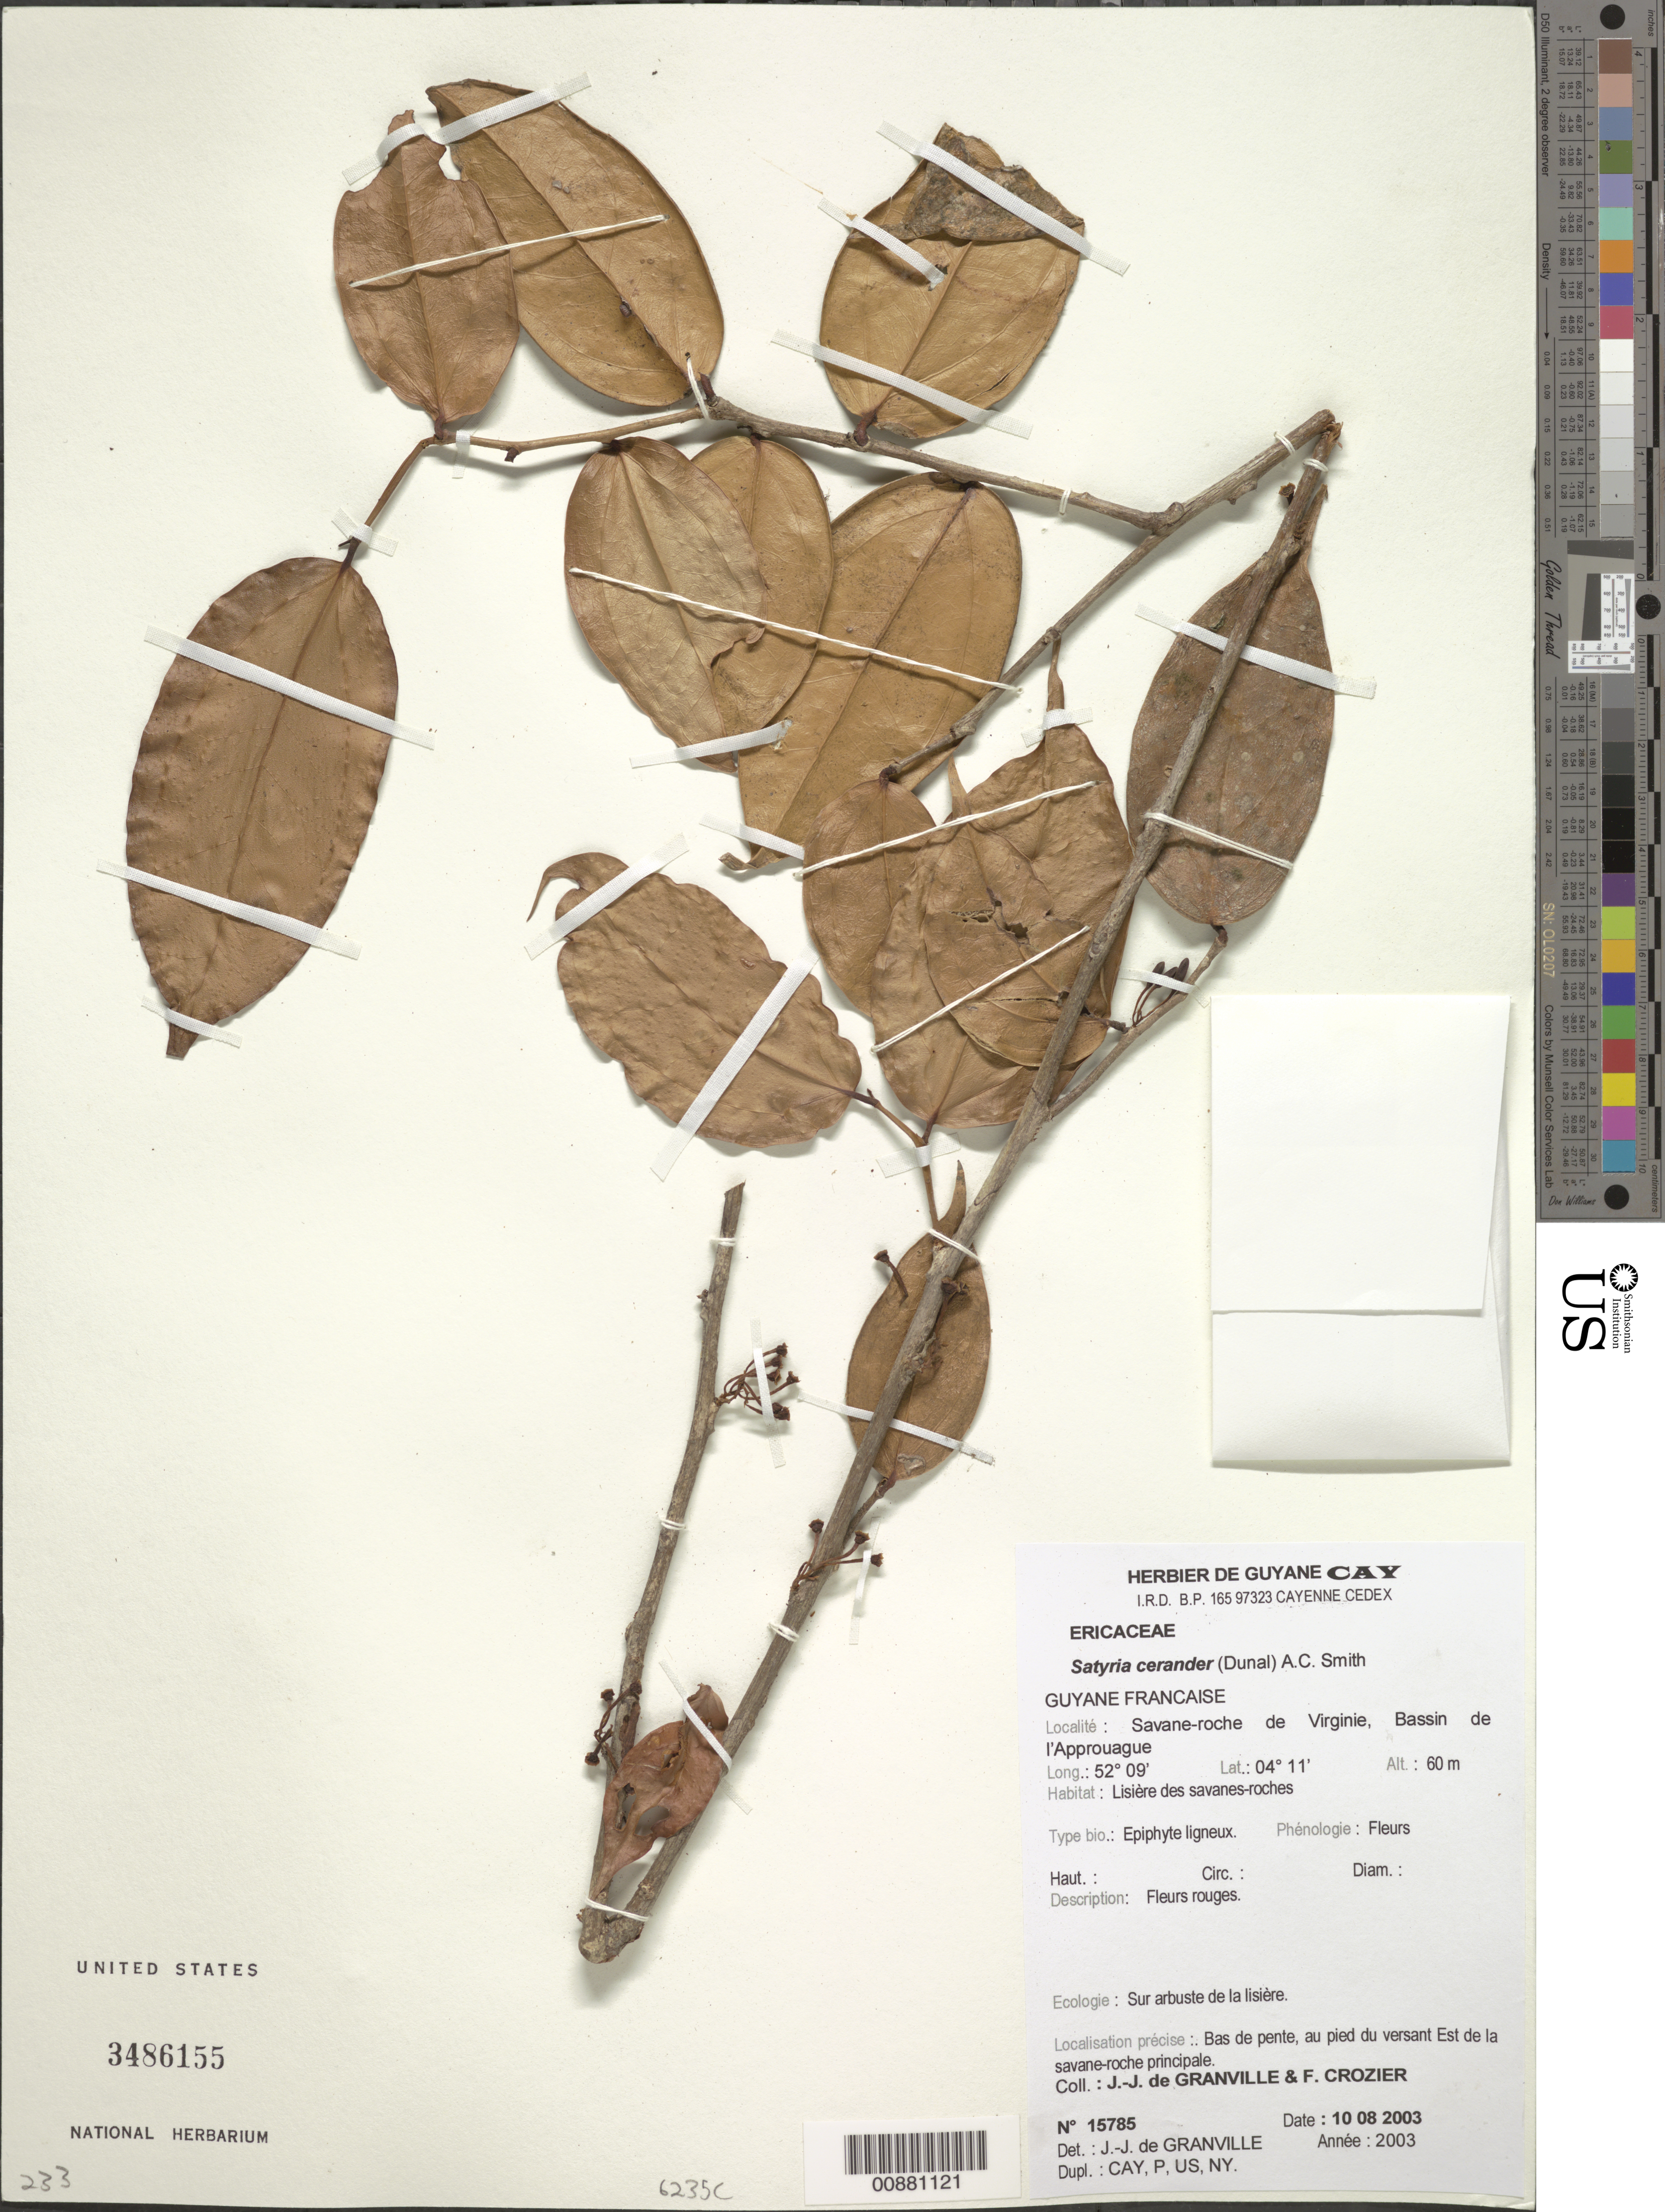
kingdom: Plantae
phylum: Tracheophyta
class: Magnoliopsida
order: Ericales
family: Ericaceae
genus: Satyria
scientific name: Satyria panurensis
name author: (Benth. ex Meisn.) Benth. & Hook. f. ex Nied.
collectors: J.-J. de Granville & F. Crozier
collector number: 15785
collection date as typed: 10-Aug-03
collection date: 2003-08-10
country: French Guiana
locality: Savane-roche de Virginie, Bassin de l'Approuague; bas de pente, au pied du versant Est de la savane-roche principale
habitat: Lisiére des savanes-roches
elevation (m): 60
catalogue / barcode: US 3486155